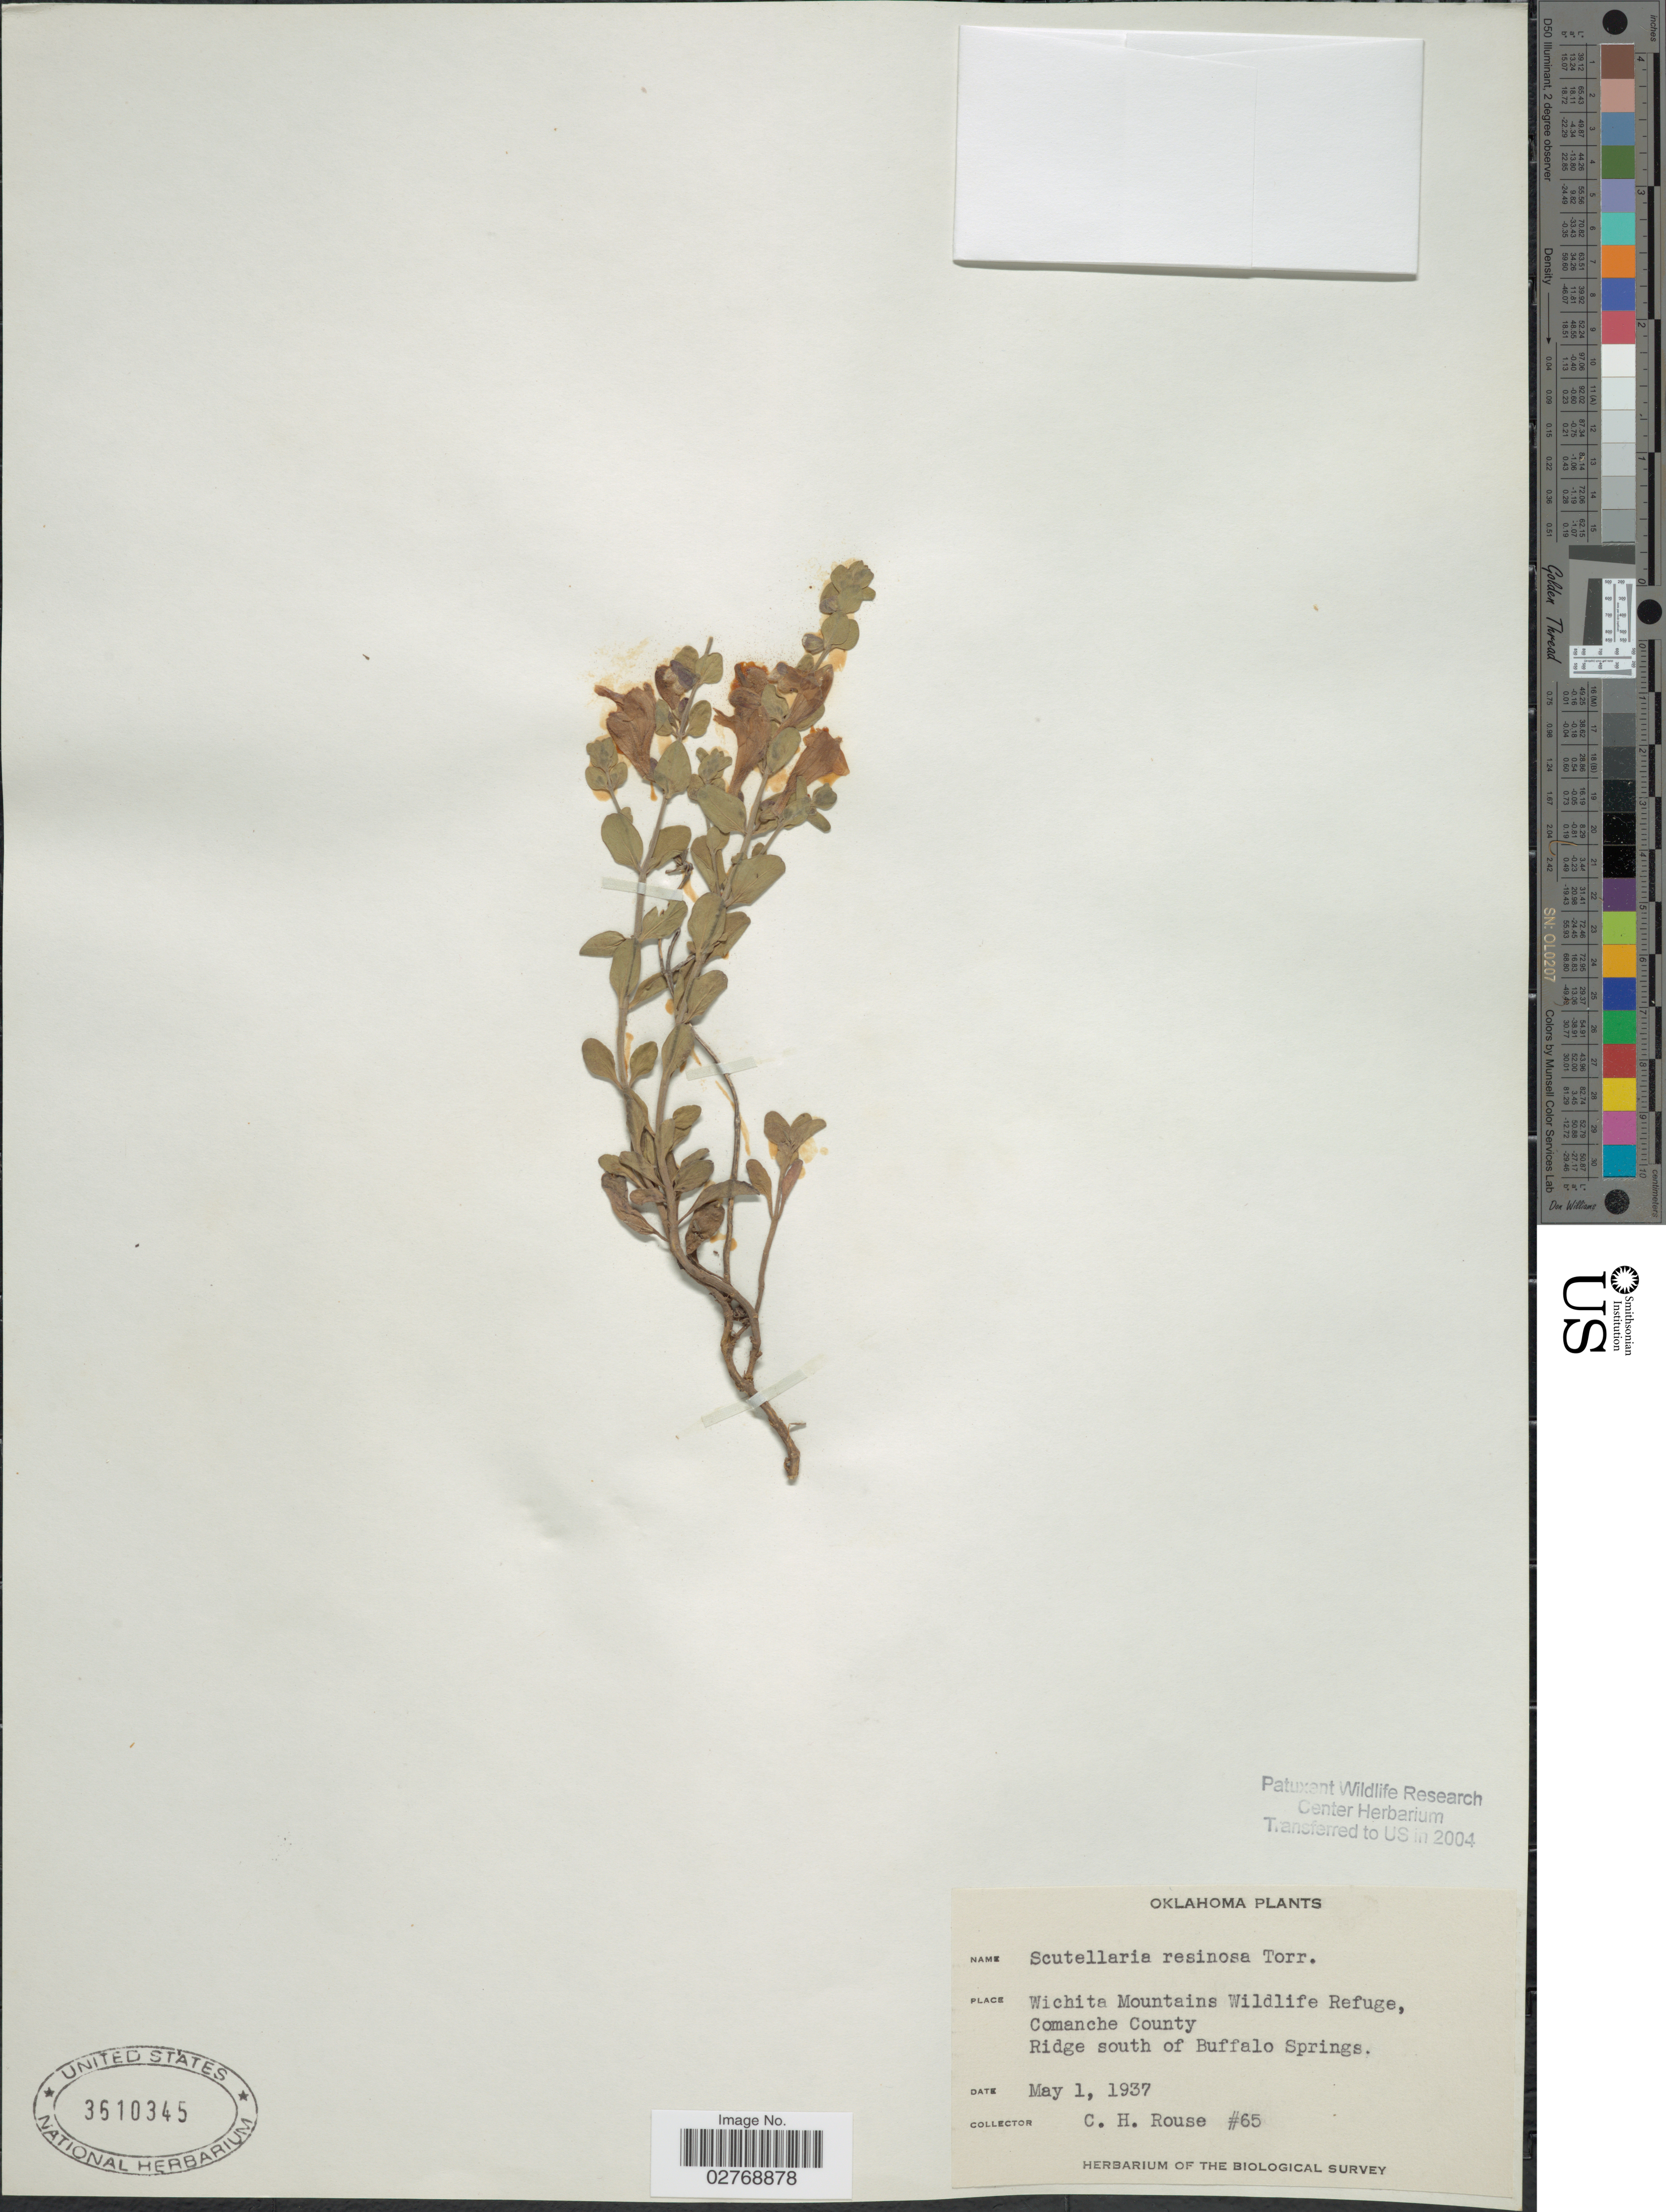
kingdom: Plantae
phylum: Tracheophyta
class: Magnoliopsida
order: Lamiales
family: Lamiaceae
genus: Scutellaria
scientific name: Scutellaria resinosa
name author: Torr.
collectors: C. Rouse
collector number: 65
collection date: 1937-05-01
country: United States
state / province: Oklahoma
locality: Wichita Mountains Wildlife Refuge, Comanche County. Ridge south of Buffalo Springs.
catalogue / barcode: US 3610345